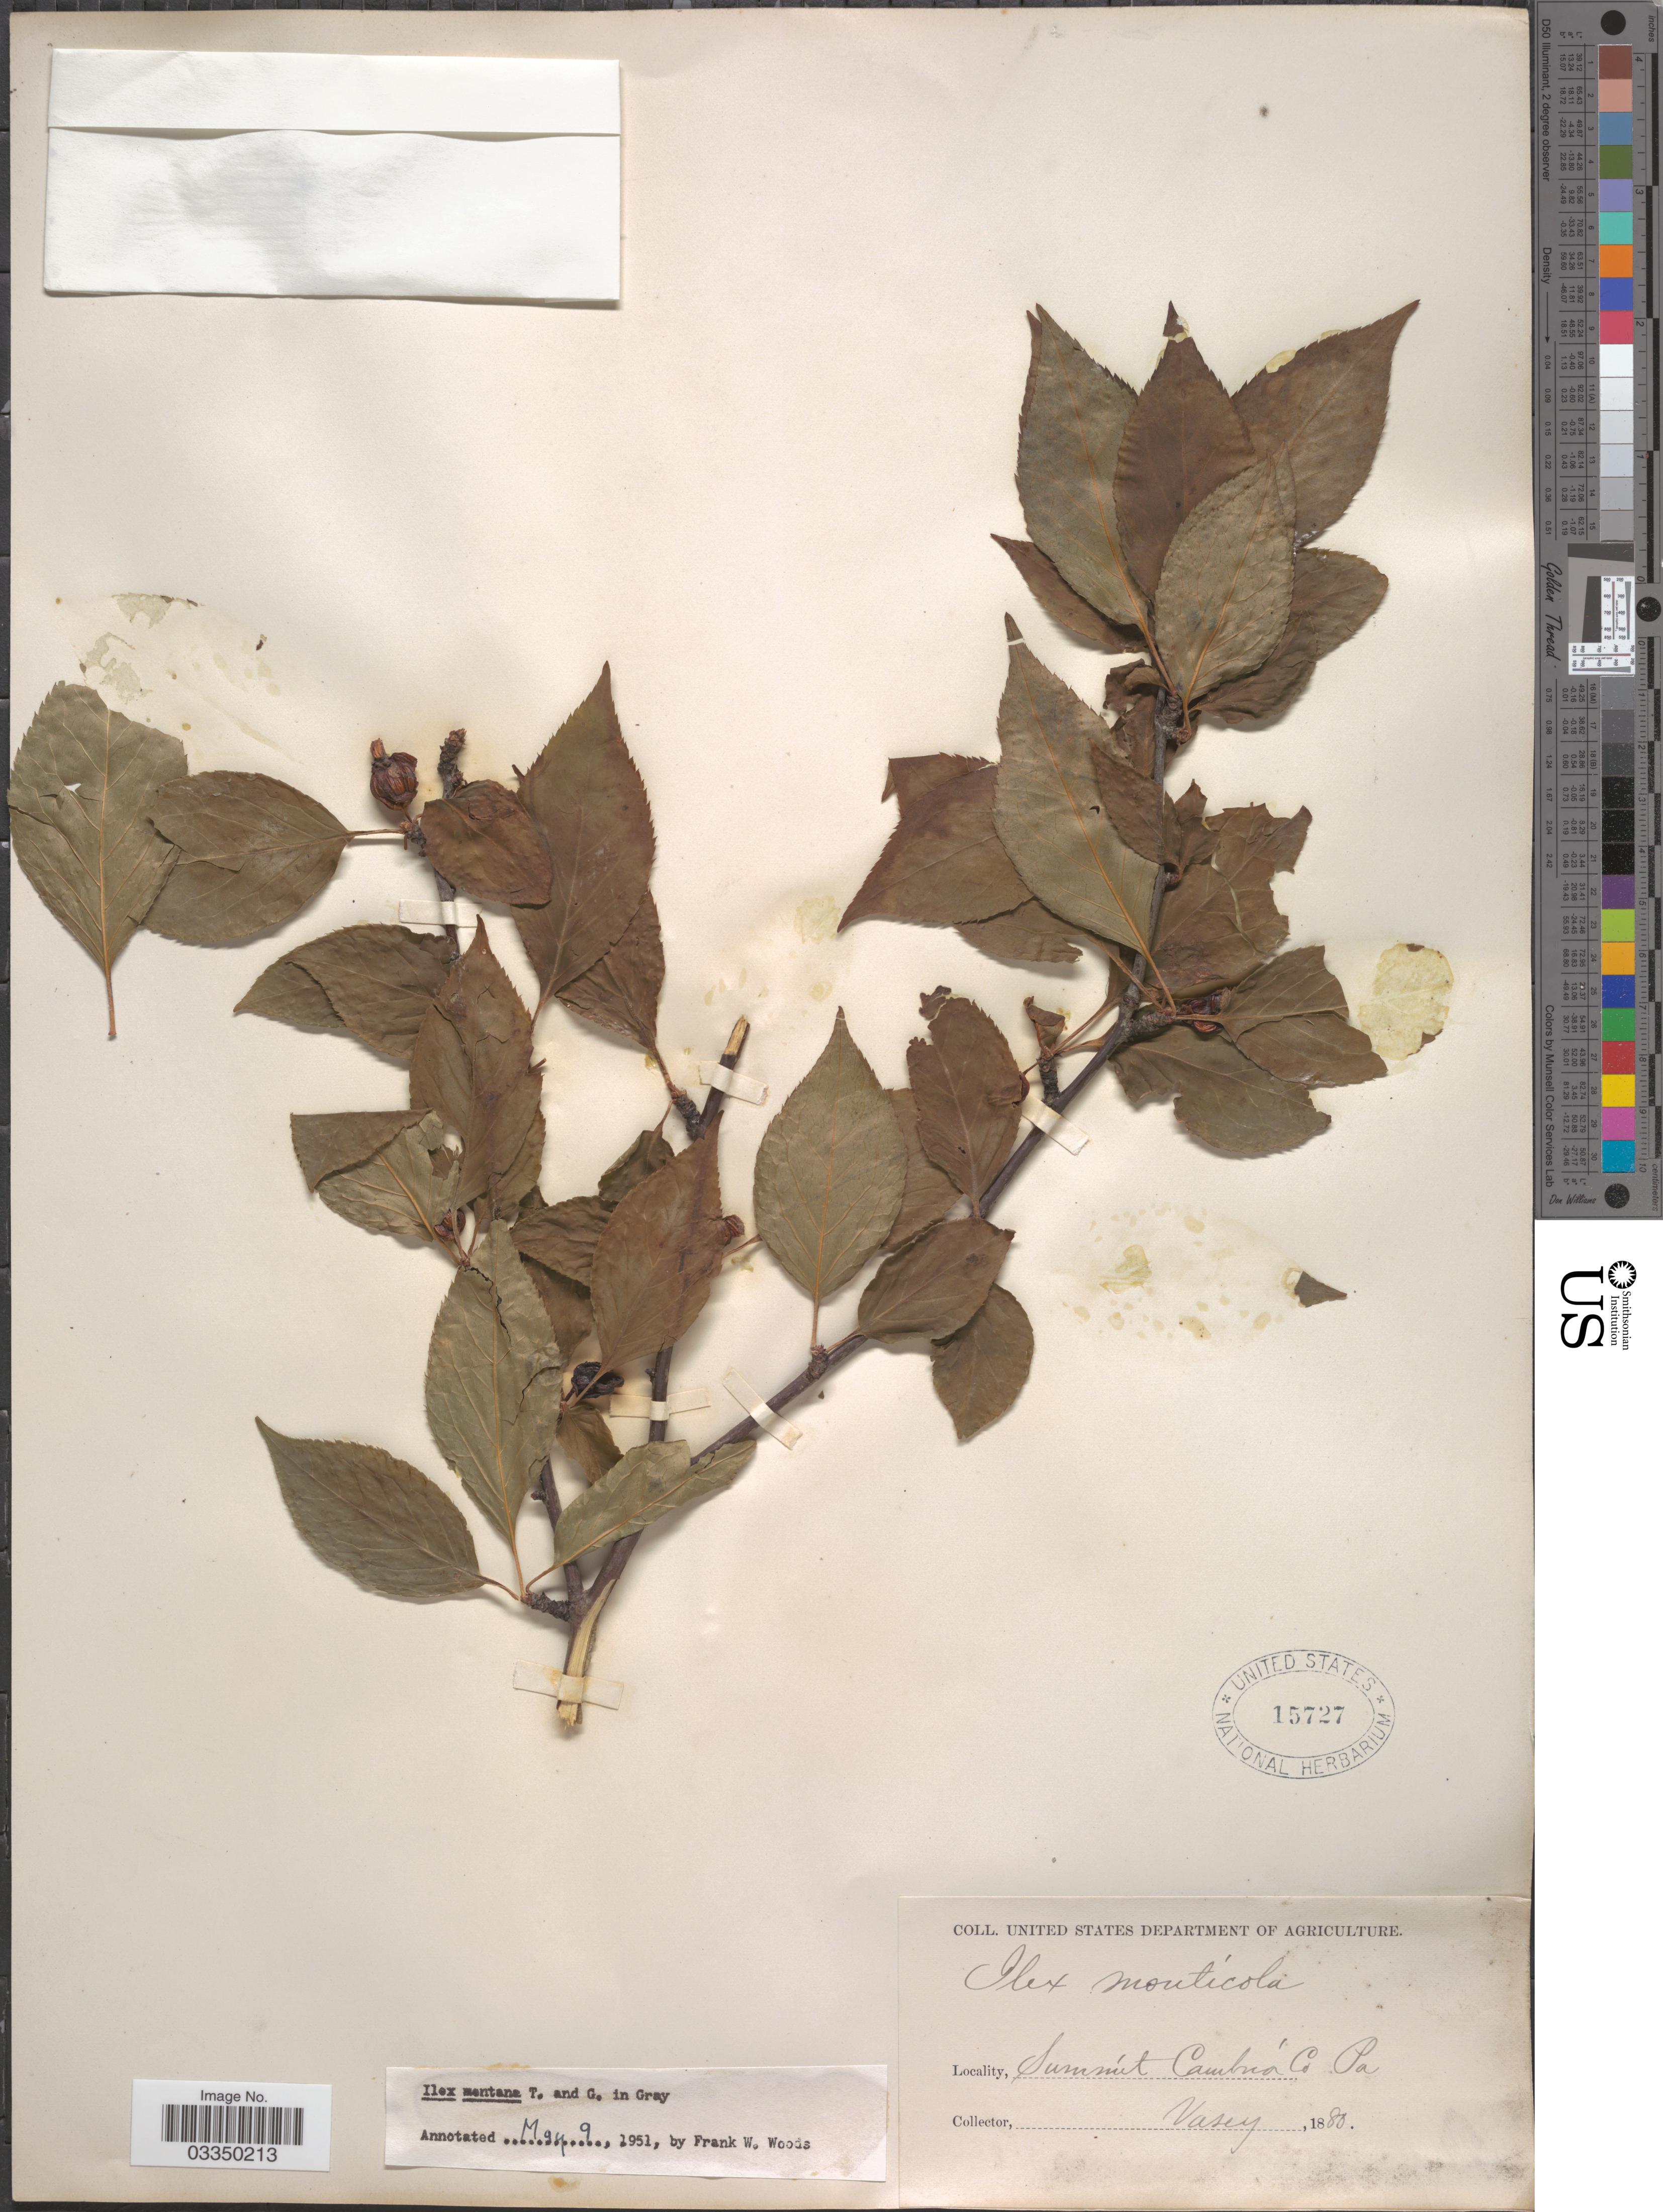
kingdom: Plantae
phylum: Tracheophyta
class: Magnoliopsida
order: Aquifoliales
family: Aquifoliaceae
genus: Ilex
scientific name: Ilex montana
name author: Torr. & A. Gray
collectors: Vasey, --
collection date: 1880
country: United States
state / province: Pennsylvania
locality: Summit Cambria Co.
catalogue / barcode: US 15727